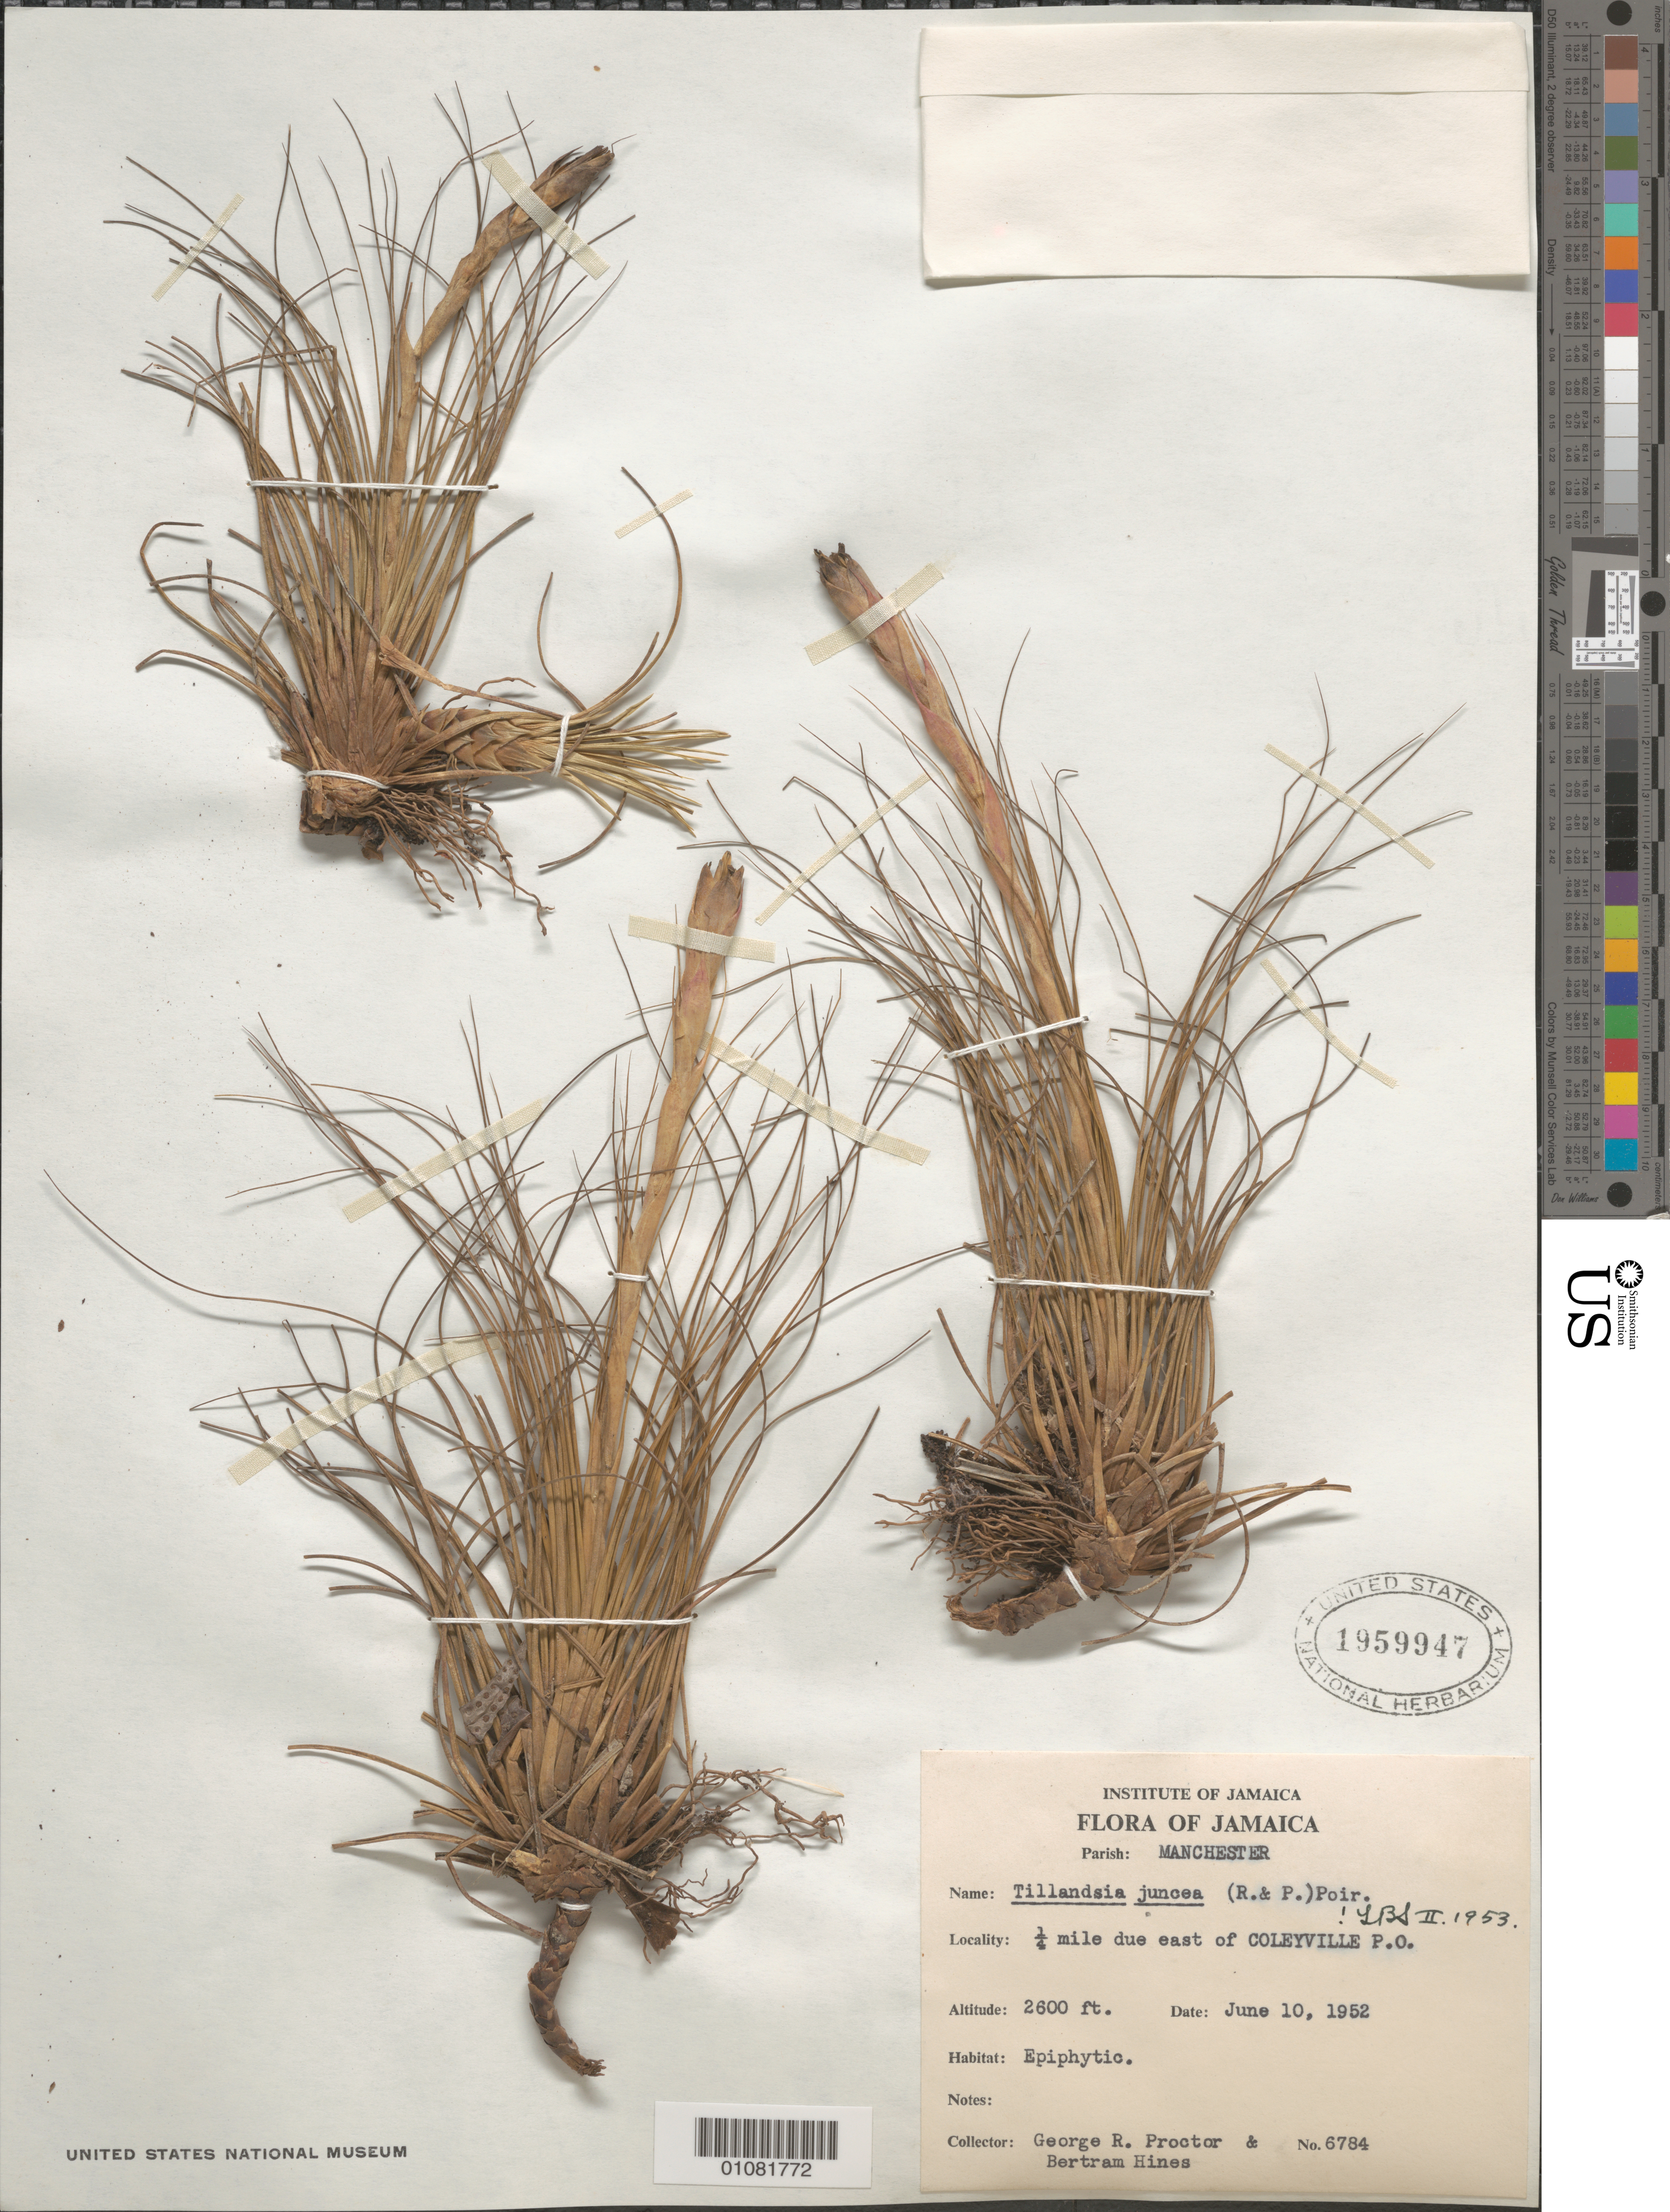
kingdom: Plantae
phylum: Tracheophyta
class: Liliopsida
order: Poales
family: Bromeliaceae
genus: Tillandsia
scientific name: Tillandsia juncea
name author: (Ruiz & Pav.) Poir.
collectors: G. R. Proctor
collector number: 6784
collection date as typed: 10 Jun 1952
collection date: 1952-06-10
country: Jamaica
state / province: Manchester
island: Jamaica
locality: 1/4 mile due E of Coleyville P.O.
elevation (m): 792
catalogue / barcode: US 1959947